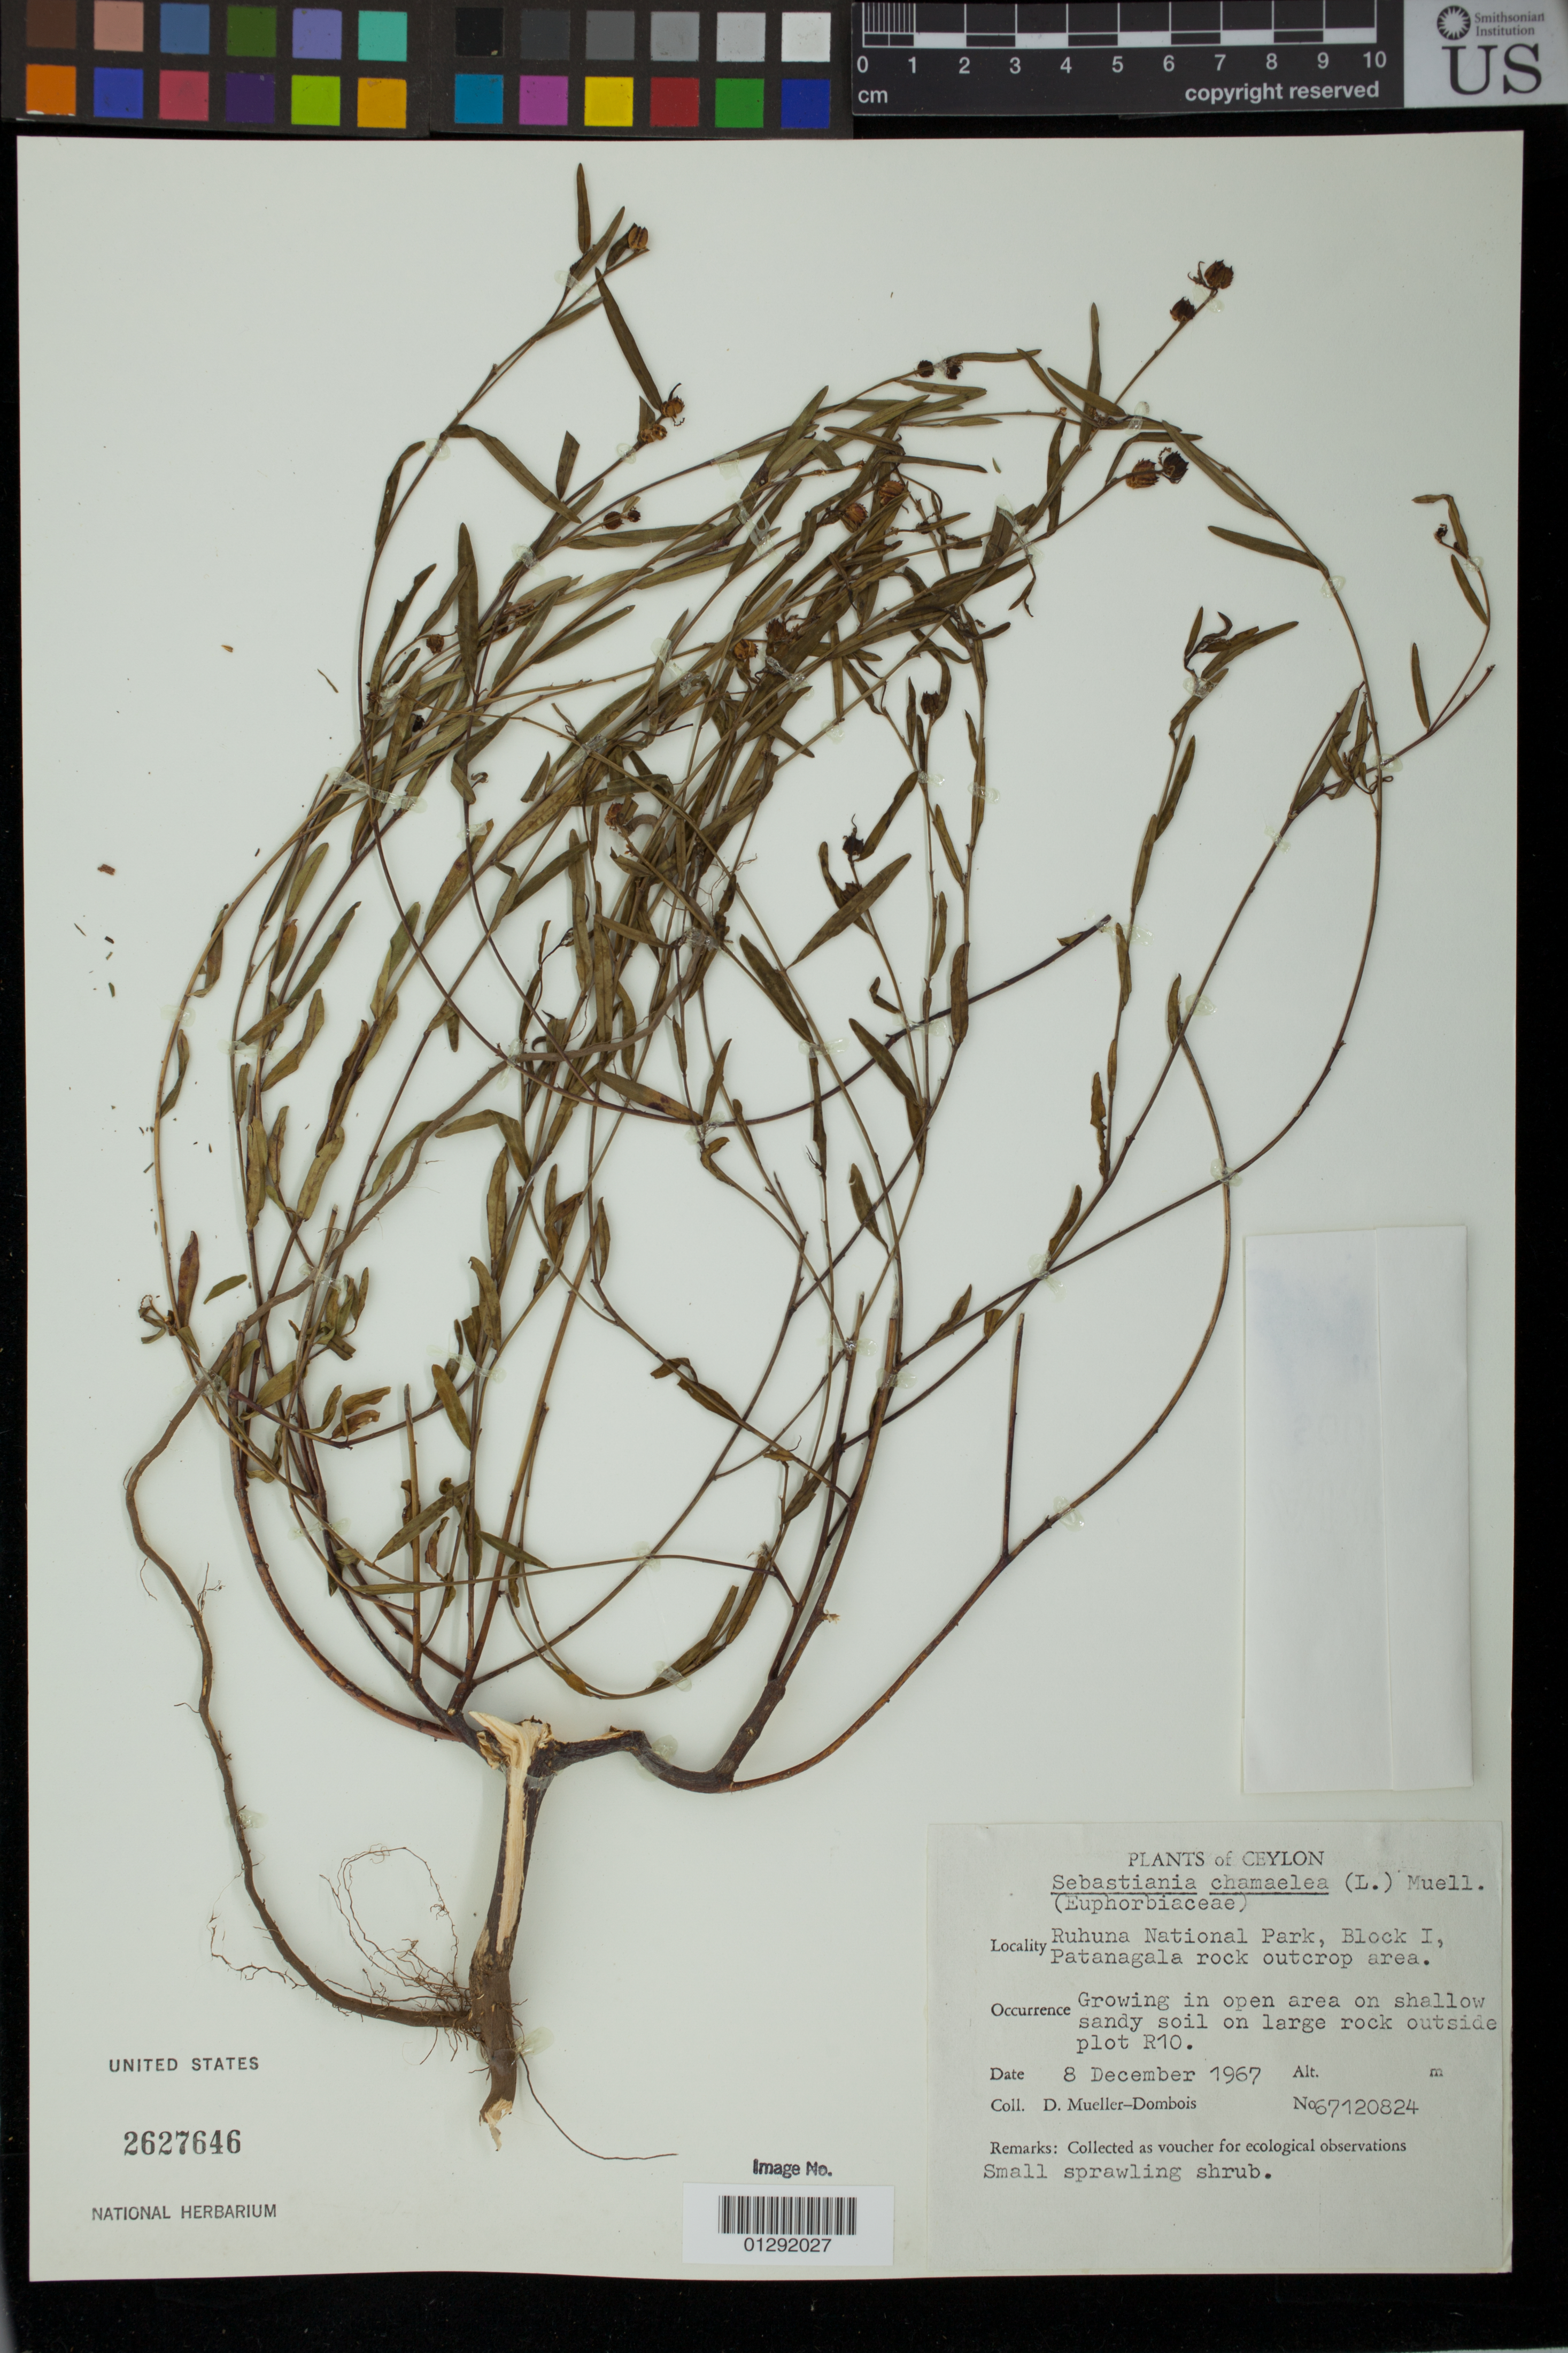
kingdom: Plantae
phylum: Tracheophyta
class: Magnoliopsida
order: Malpighiales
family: Euphorbiaceae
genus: Sebastiania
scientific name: Sebastiania chamaelea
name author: (L.) Müll. Arg.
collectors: D. Mueller-Dombois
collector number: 67120824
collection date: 1967-12-08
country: Sri Lanka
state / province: Southern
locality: Ceylon. Ruhuna National Park, Block I, Patanagala rock outcrop area.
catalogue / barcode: US 2627646